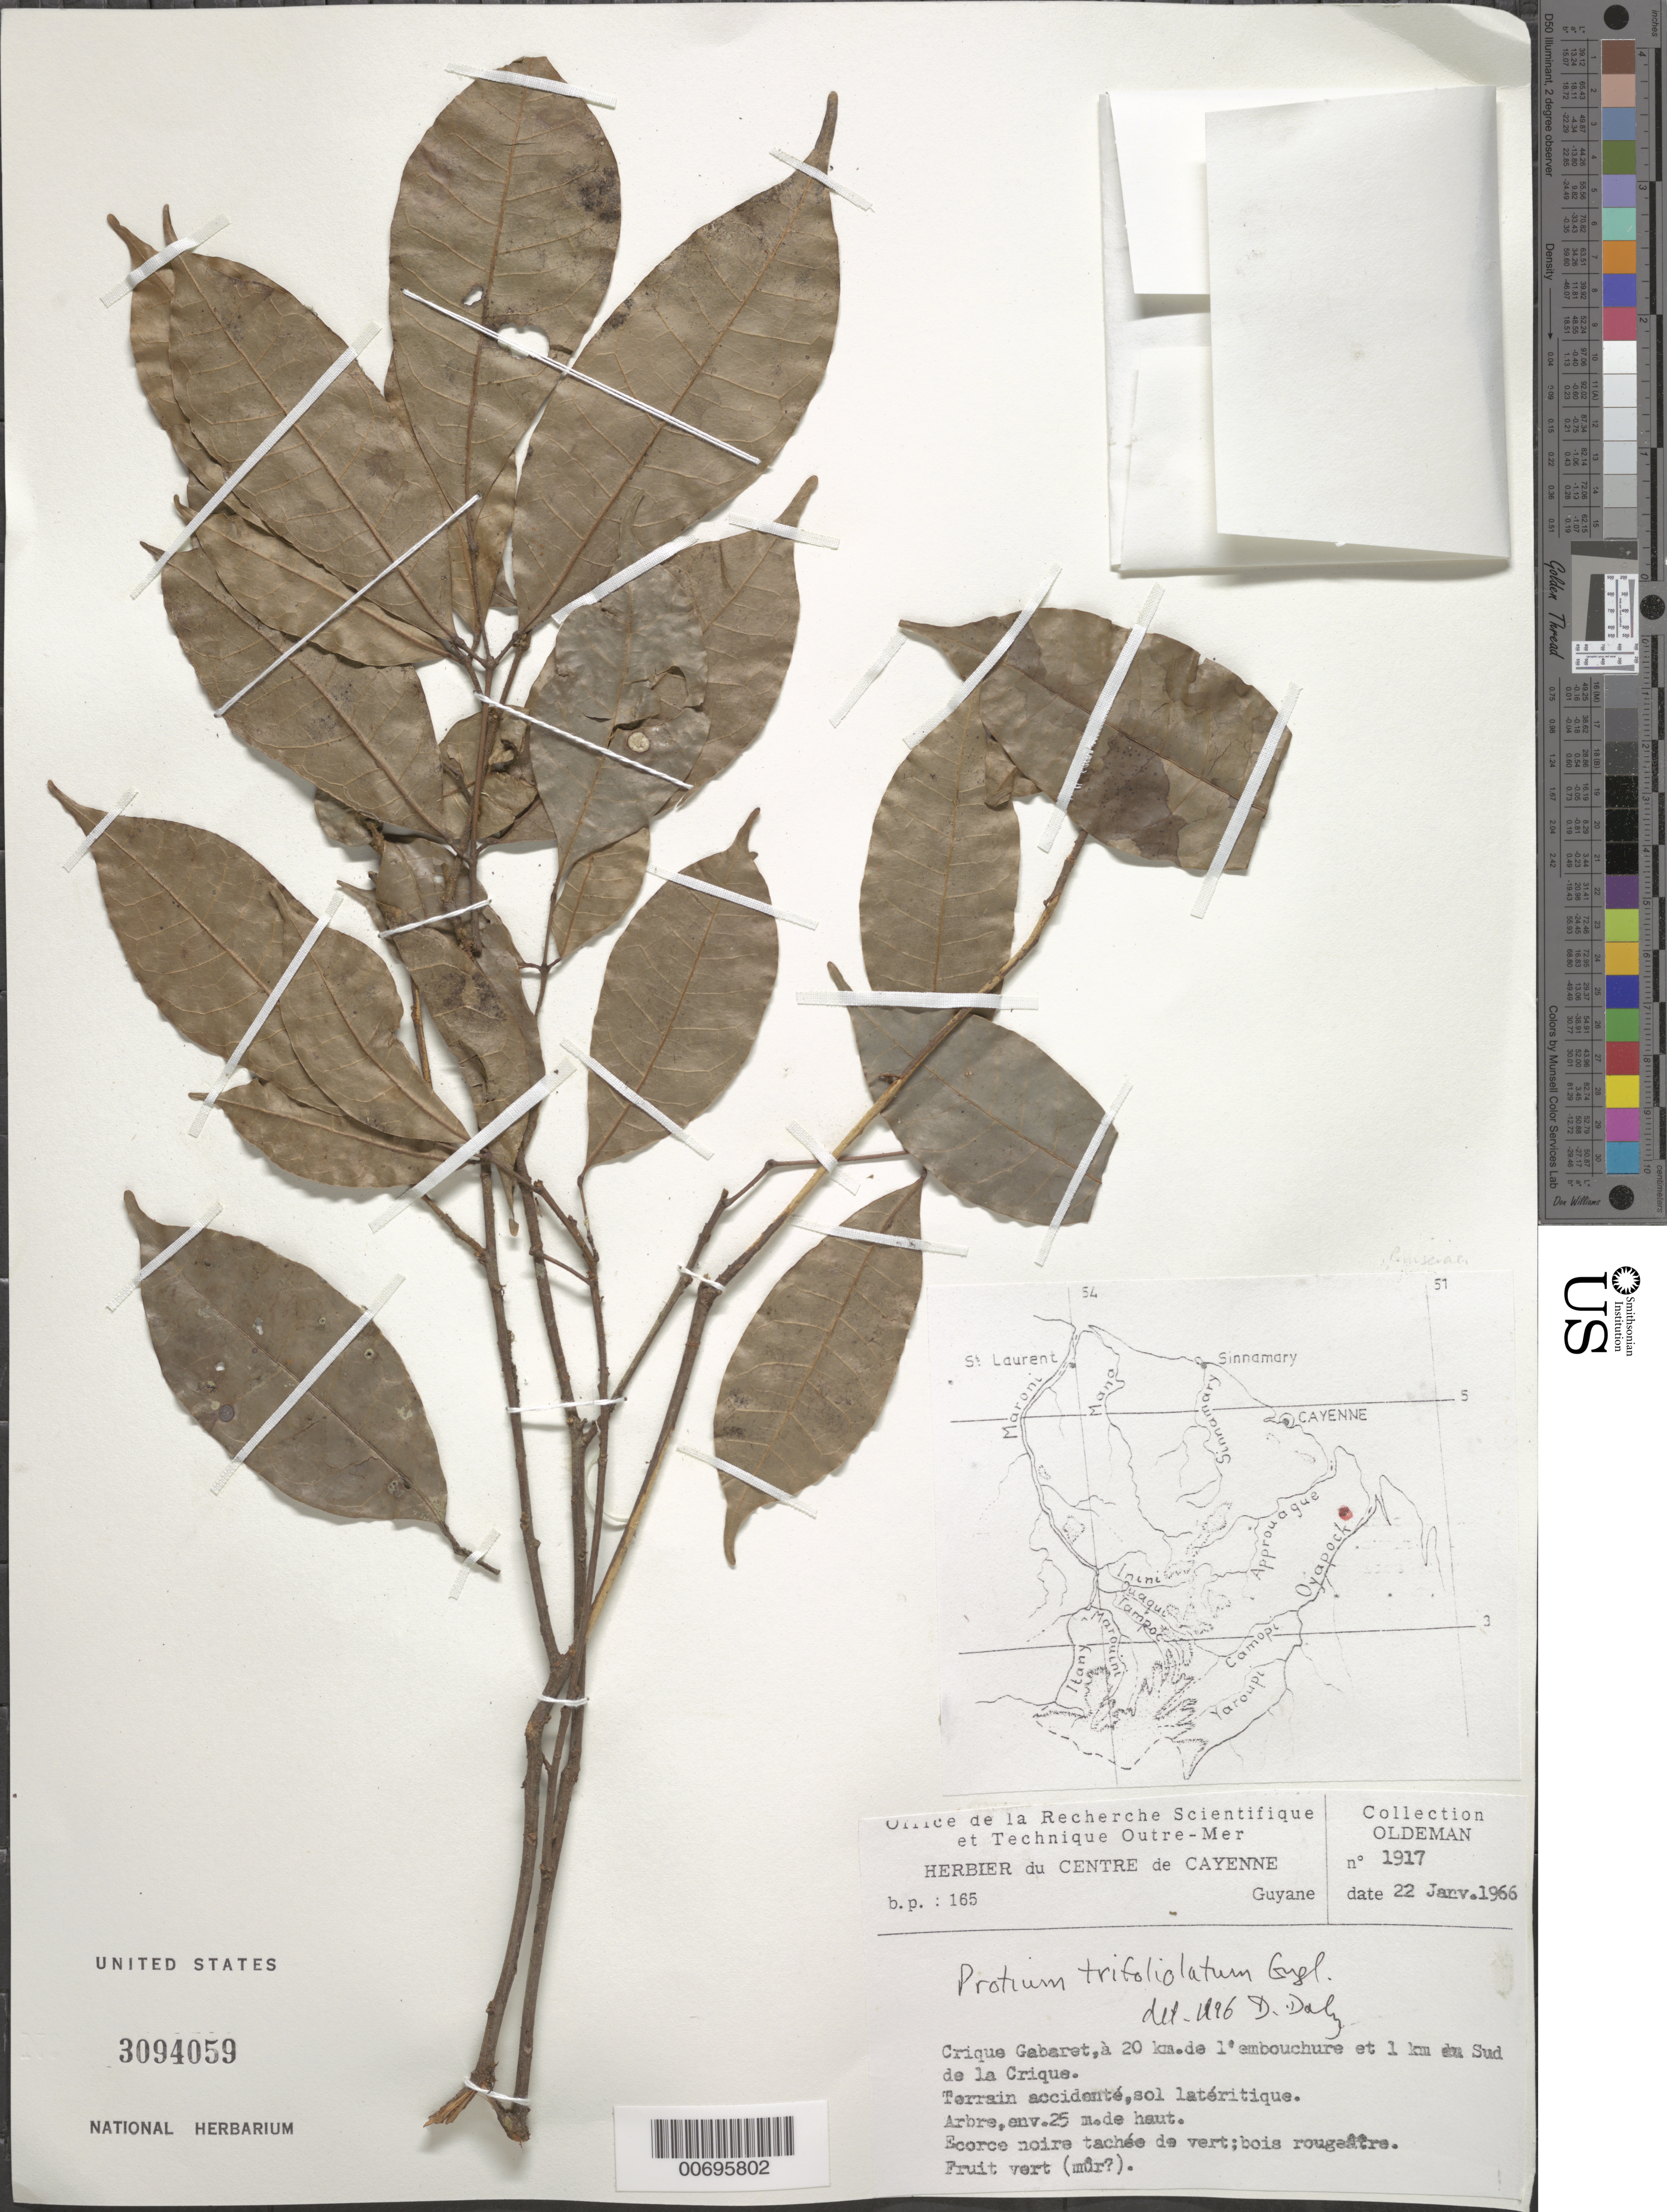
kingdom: Plantae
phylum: Tracheophyta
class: Magnoliopsida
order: Sapindales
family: Burseraceae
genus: Protium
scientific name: Protium trifoliolatum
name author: Engl.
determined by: Daly, D. C.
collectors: R. Oldeman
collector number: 1917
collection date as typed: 22-Jan-66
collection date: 1966-01-22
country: French Guiana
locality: Crique Gabaret, 20 km de l'embouchure et 1 km sud de la Crique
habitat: Uneven ground, lateritic ground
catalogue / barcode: US 3094059